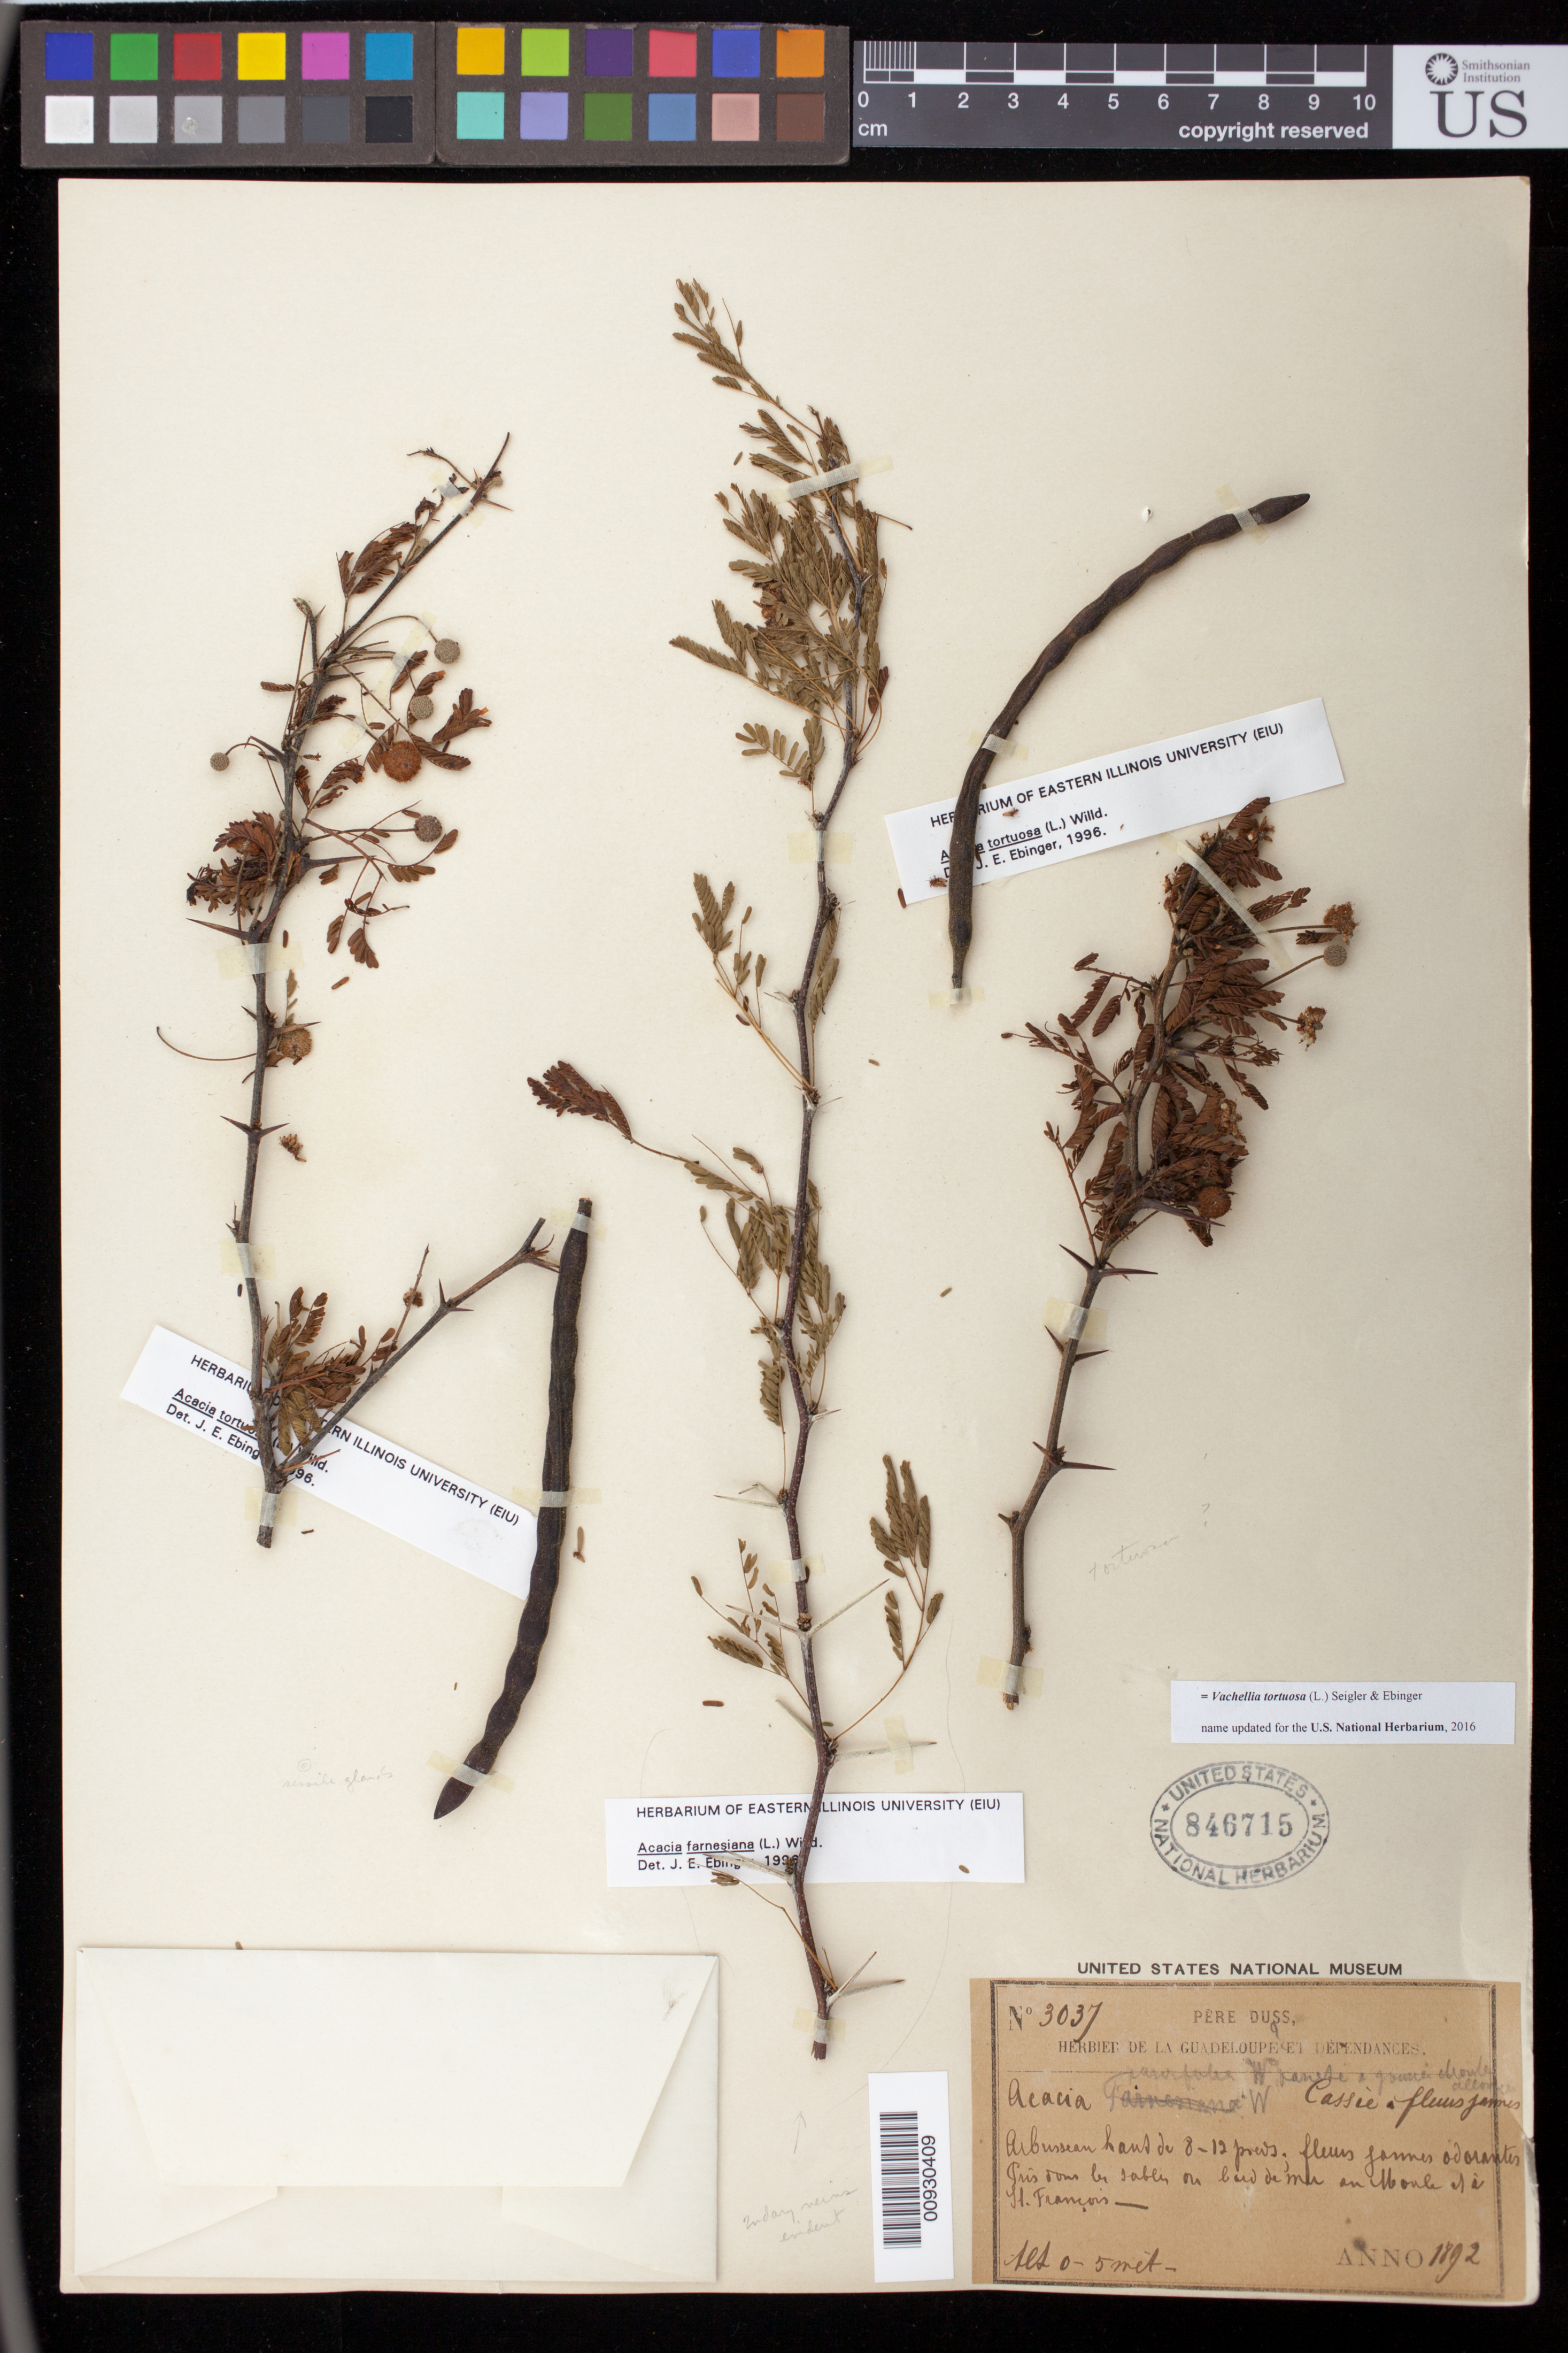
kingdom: Plantae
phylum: Tracheophyta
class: Magnoliopsida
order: Fabales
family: Fabaceae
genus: Vachellia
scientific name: Vachellia tortuosa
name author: (L.) Seigler & Ebinger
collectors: Père Duss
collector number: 3037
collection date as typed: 1892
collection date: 1892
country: Guadeloupe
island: Basse Terre [Guadeloupe]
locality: a St. Francois.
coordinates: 0 N, 0 E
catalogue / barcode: US 846715